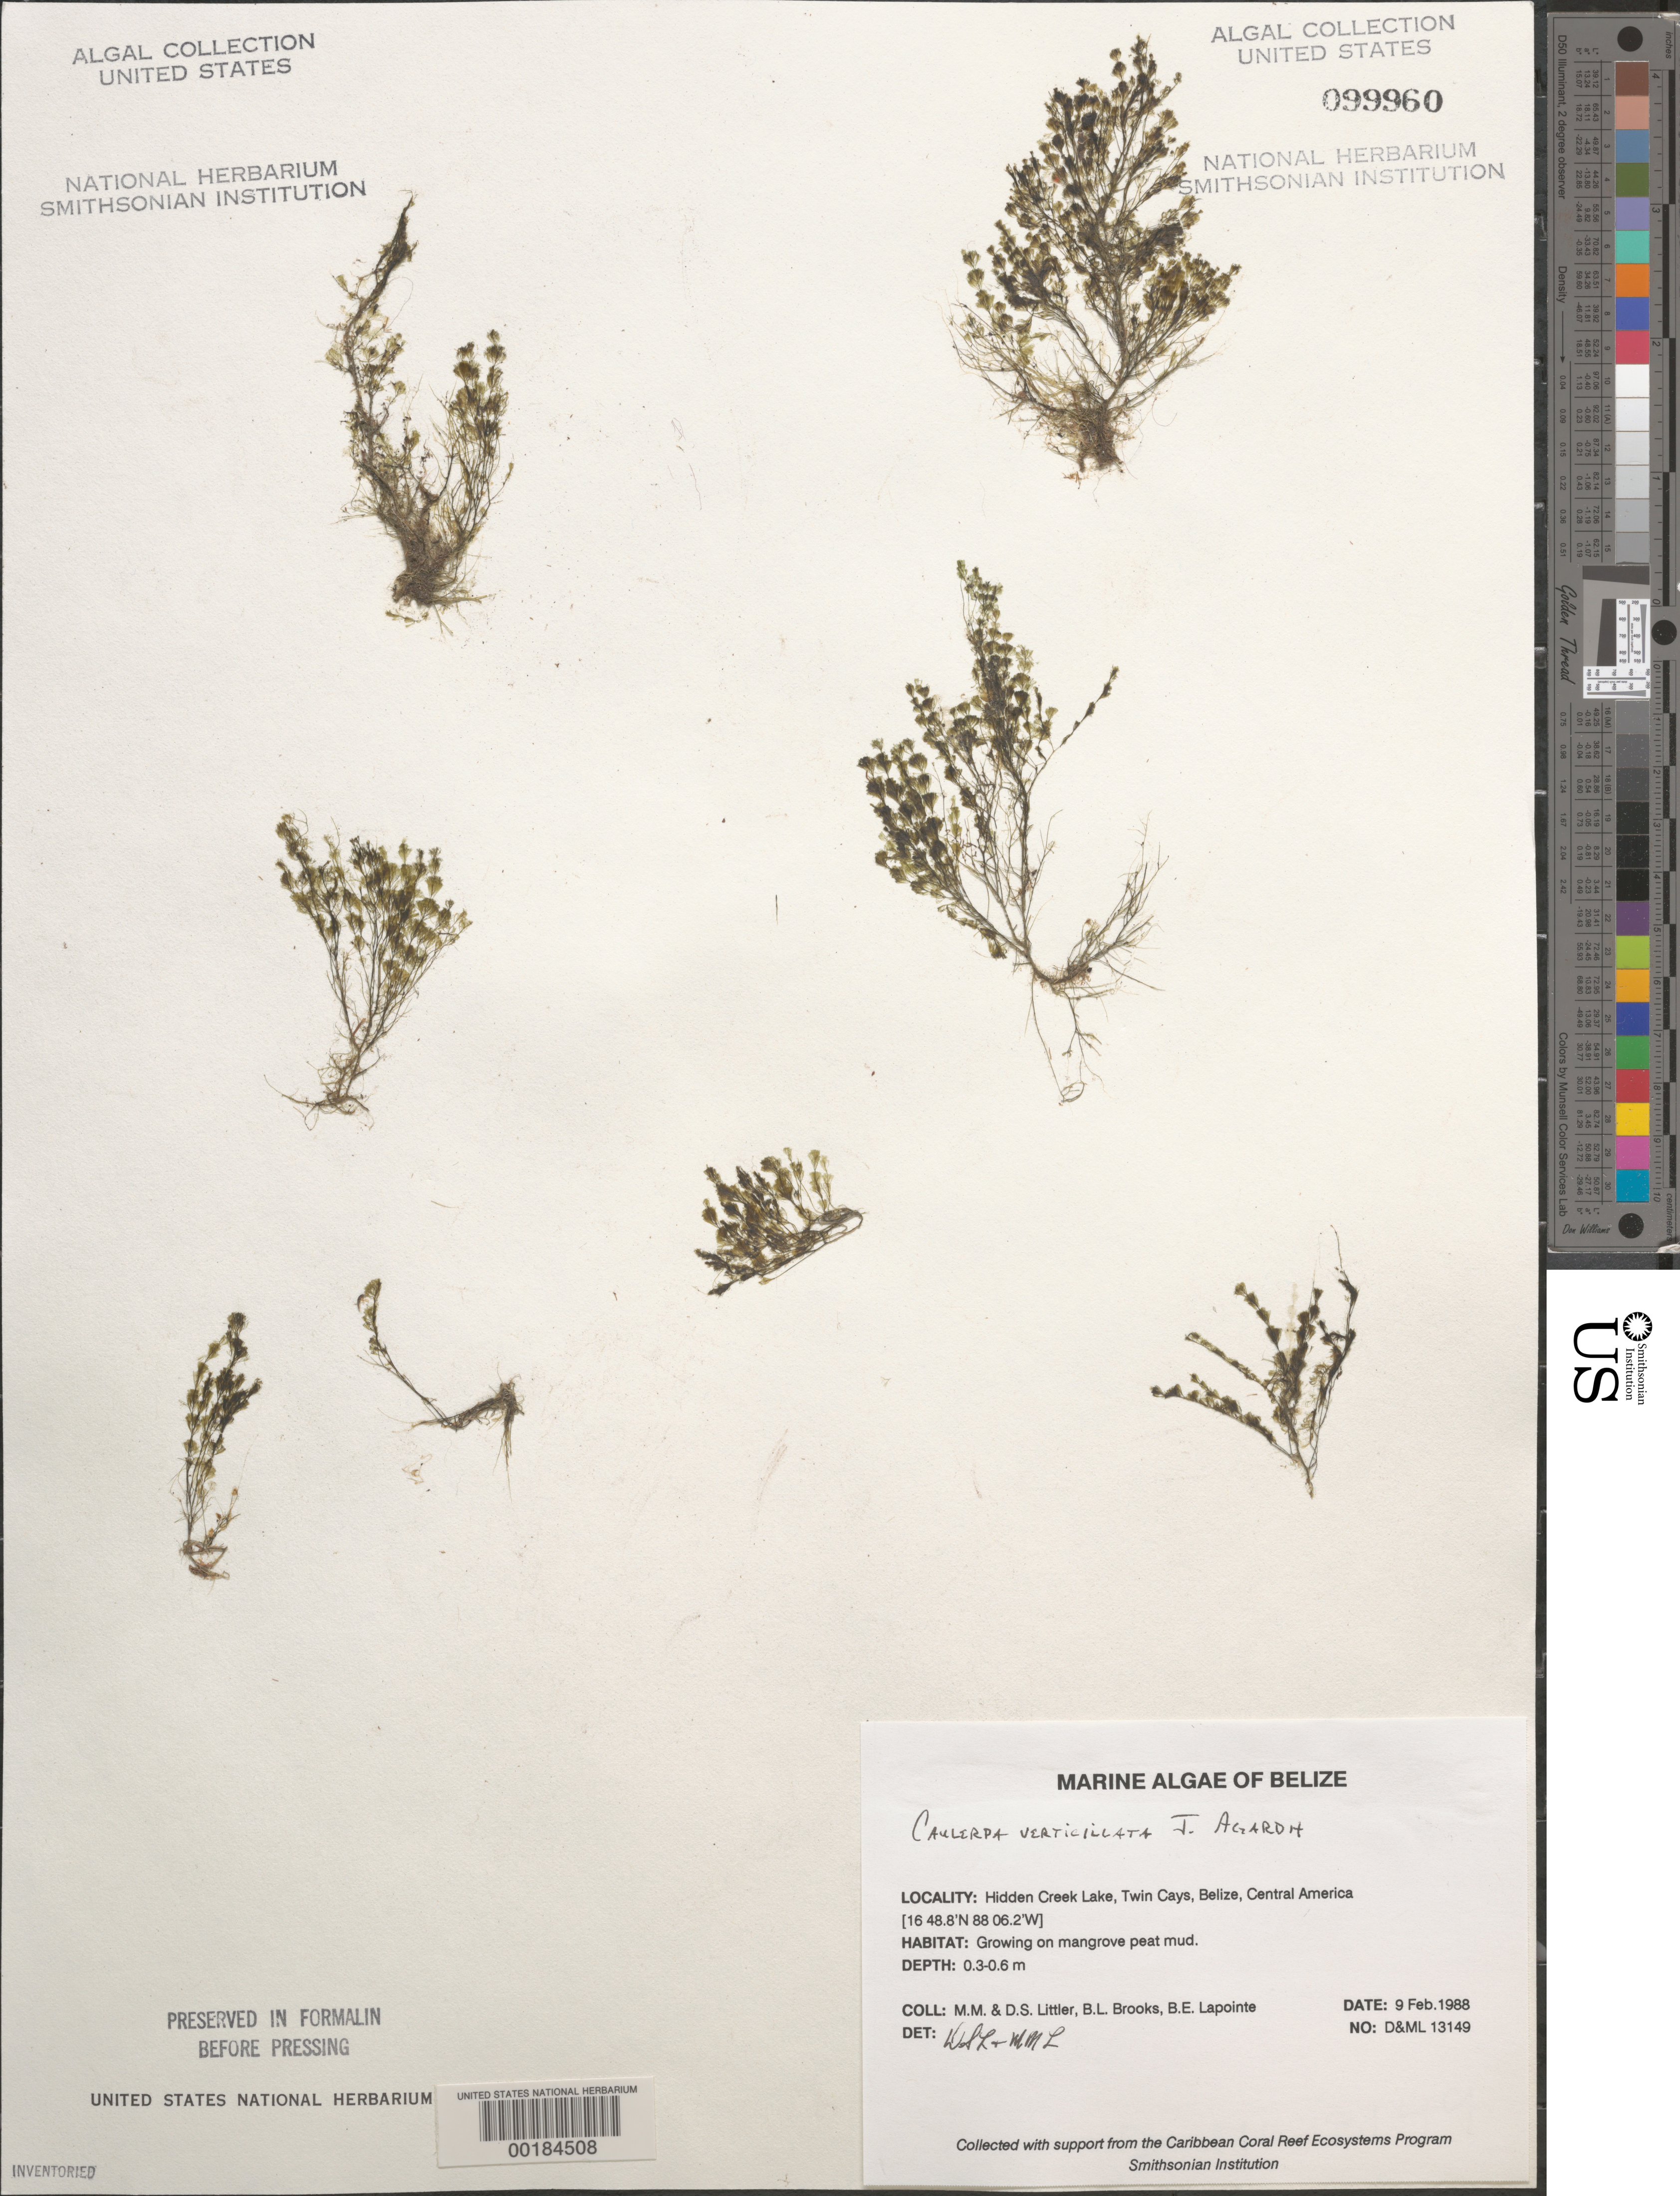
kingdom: Plantae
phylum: Chlorophyta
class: Ulvophyceae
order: Bryopsidales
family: Caulerpaceae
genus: Caulerpa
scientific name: Caulerpa verticillata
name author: J. Agardh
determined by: Littler, D. S.; Littler, M. M.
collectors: D. S. Littler, M. M. Littler, B. Brooks & B. Lapointe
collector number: D&ML 13149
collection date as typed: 09 Feb 1988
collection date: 1988-02-09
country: Belize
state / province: Stann Creek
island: Twin Cays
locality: Hidden Creek Lake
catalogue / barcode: US 99960